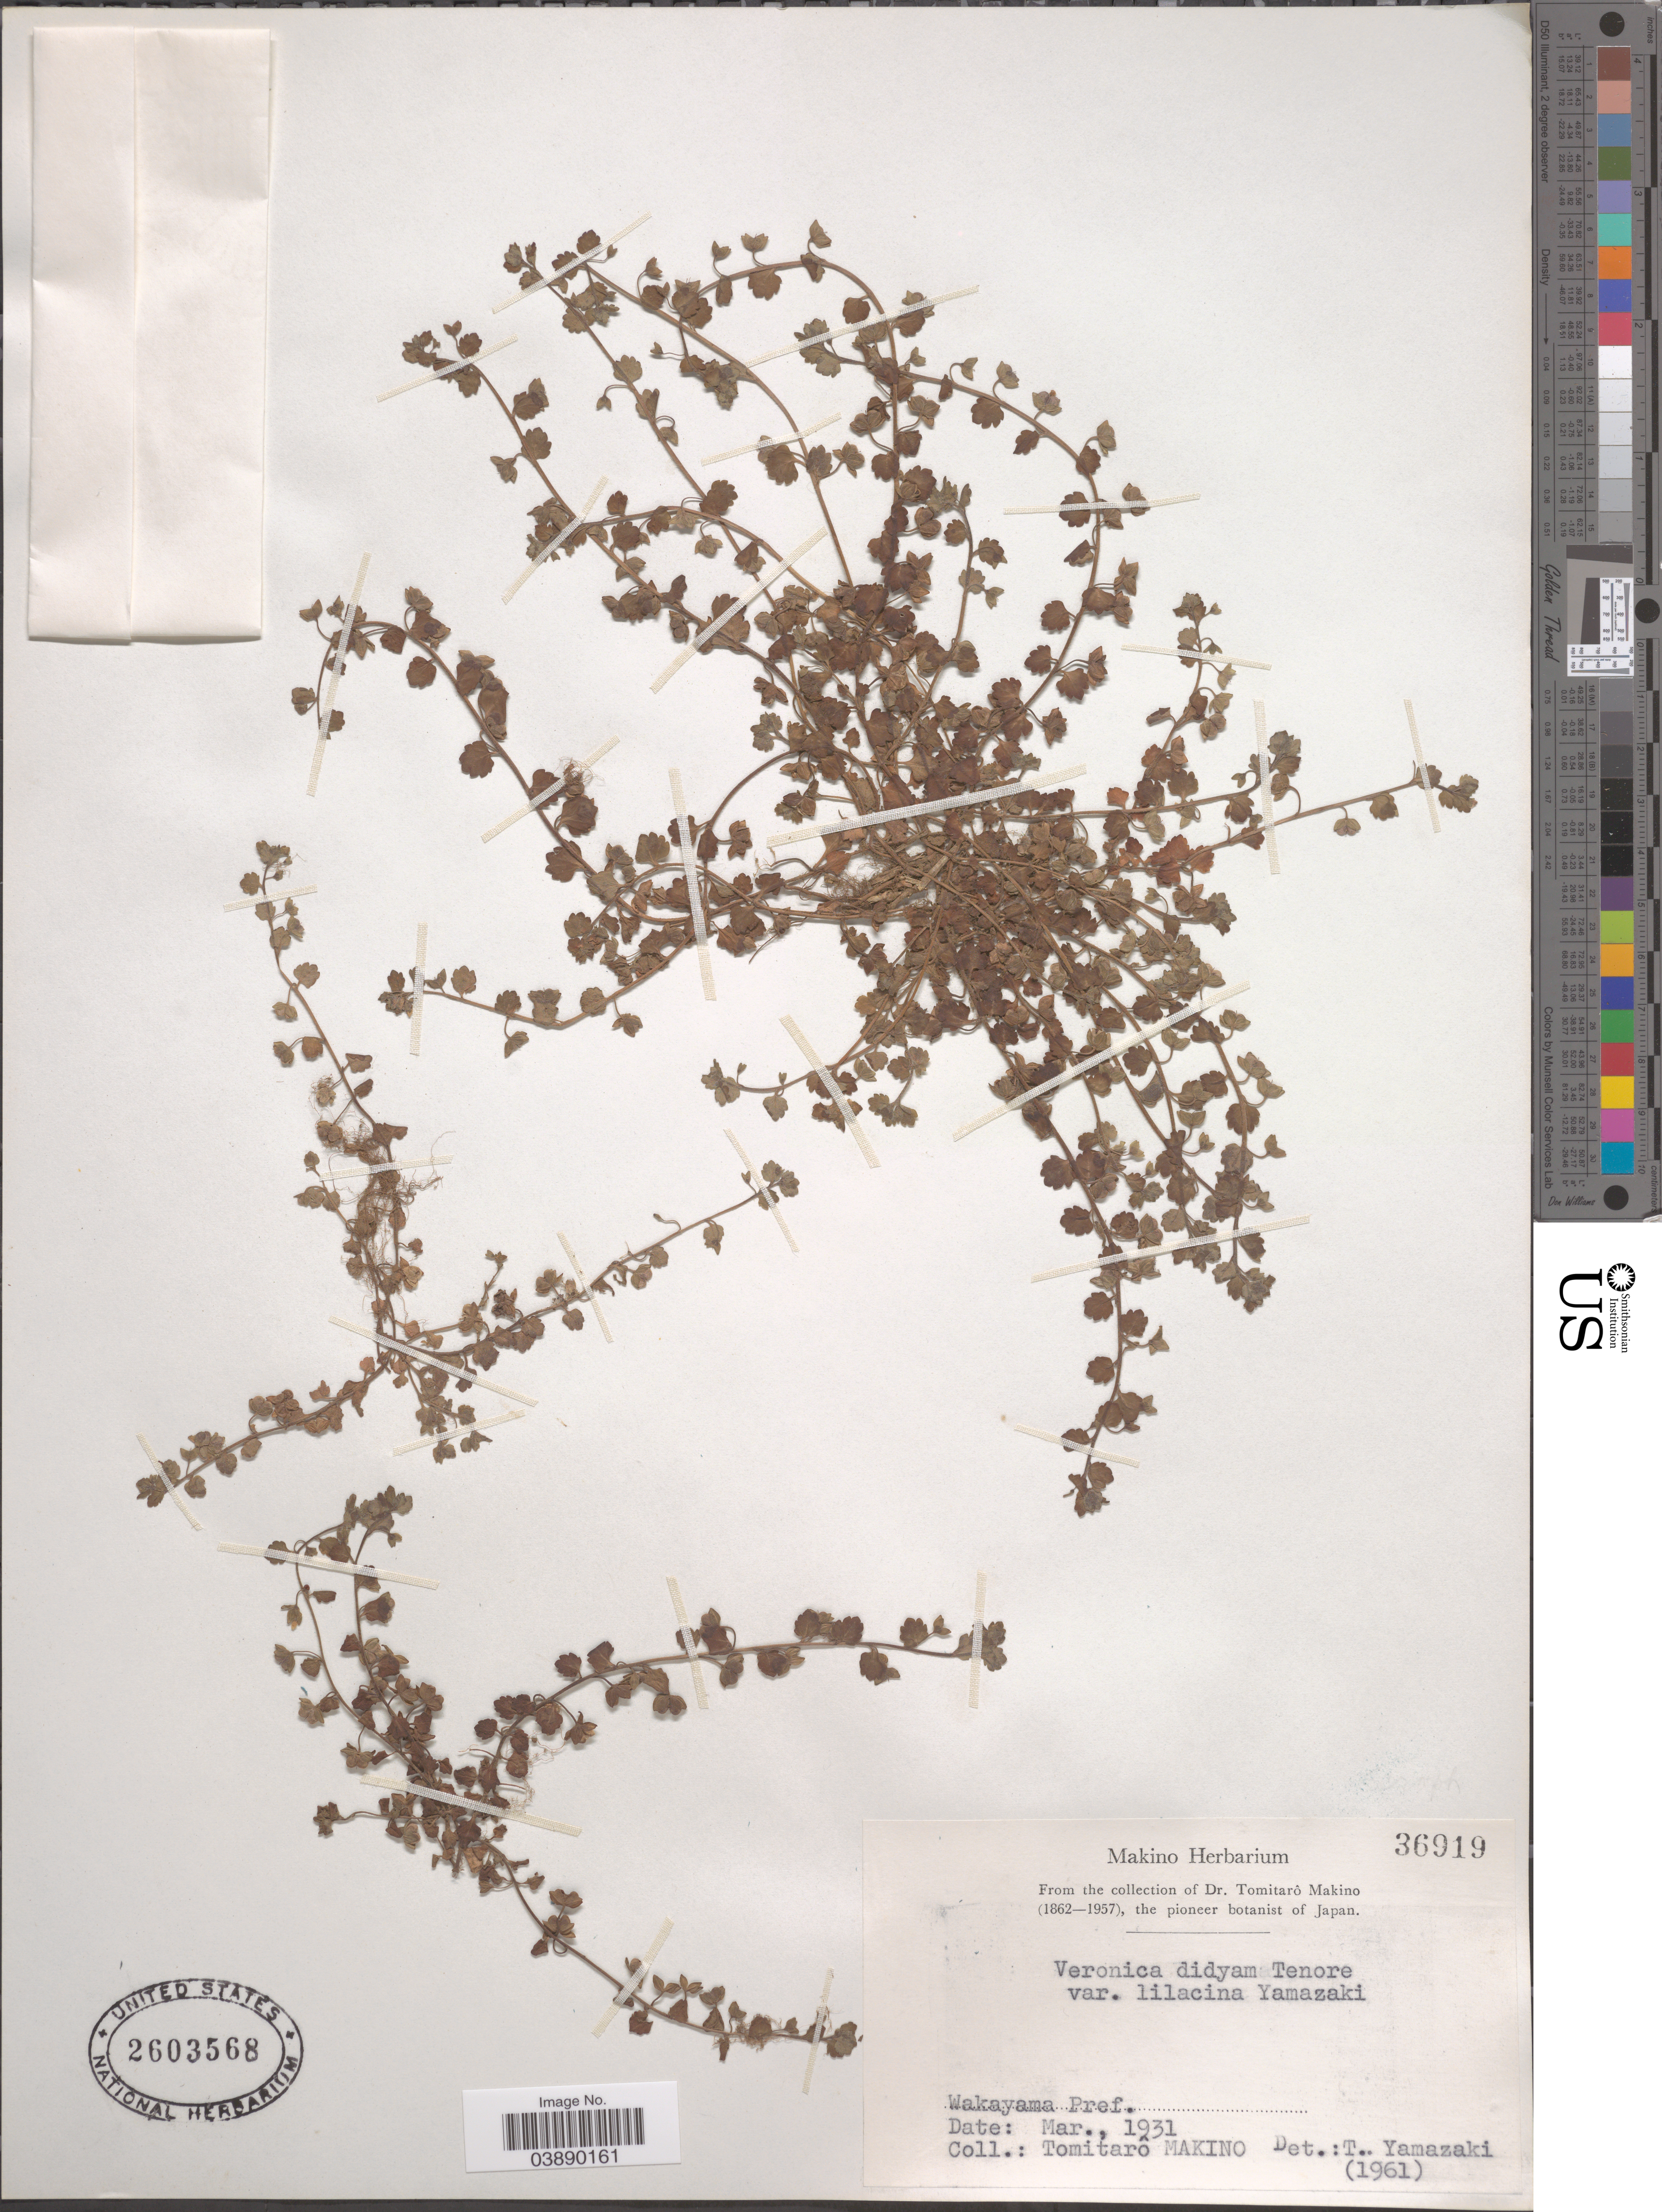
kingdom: Plantae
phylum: Tracheophyta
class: Magnoliopsida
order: Lamiales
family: Plantaginaceae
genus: Veronica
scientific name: Veronica didyma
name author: Ten.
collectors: T. Makino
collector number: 36919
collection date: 1931-03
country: Japan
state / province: Wakayama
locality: Wakayama Pref.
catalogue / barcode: US 2603568